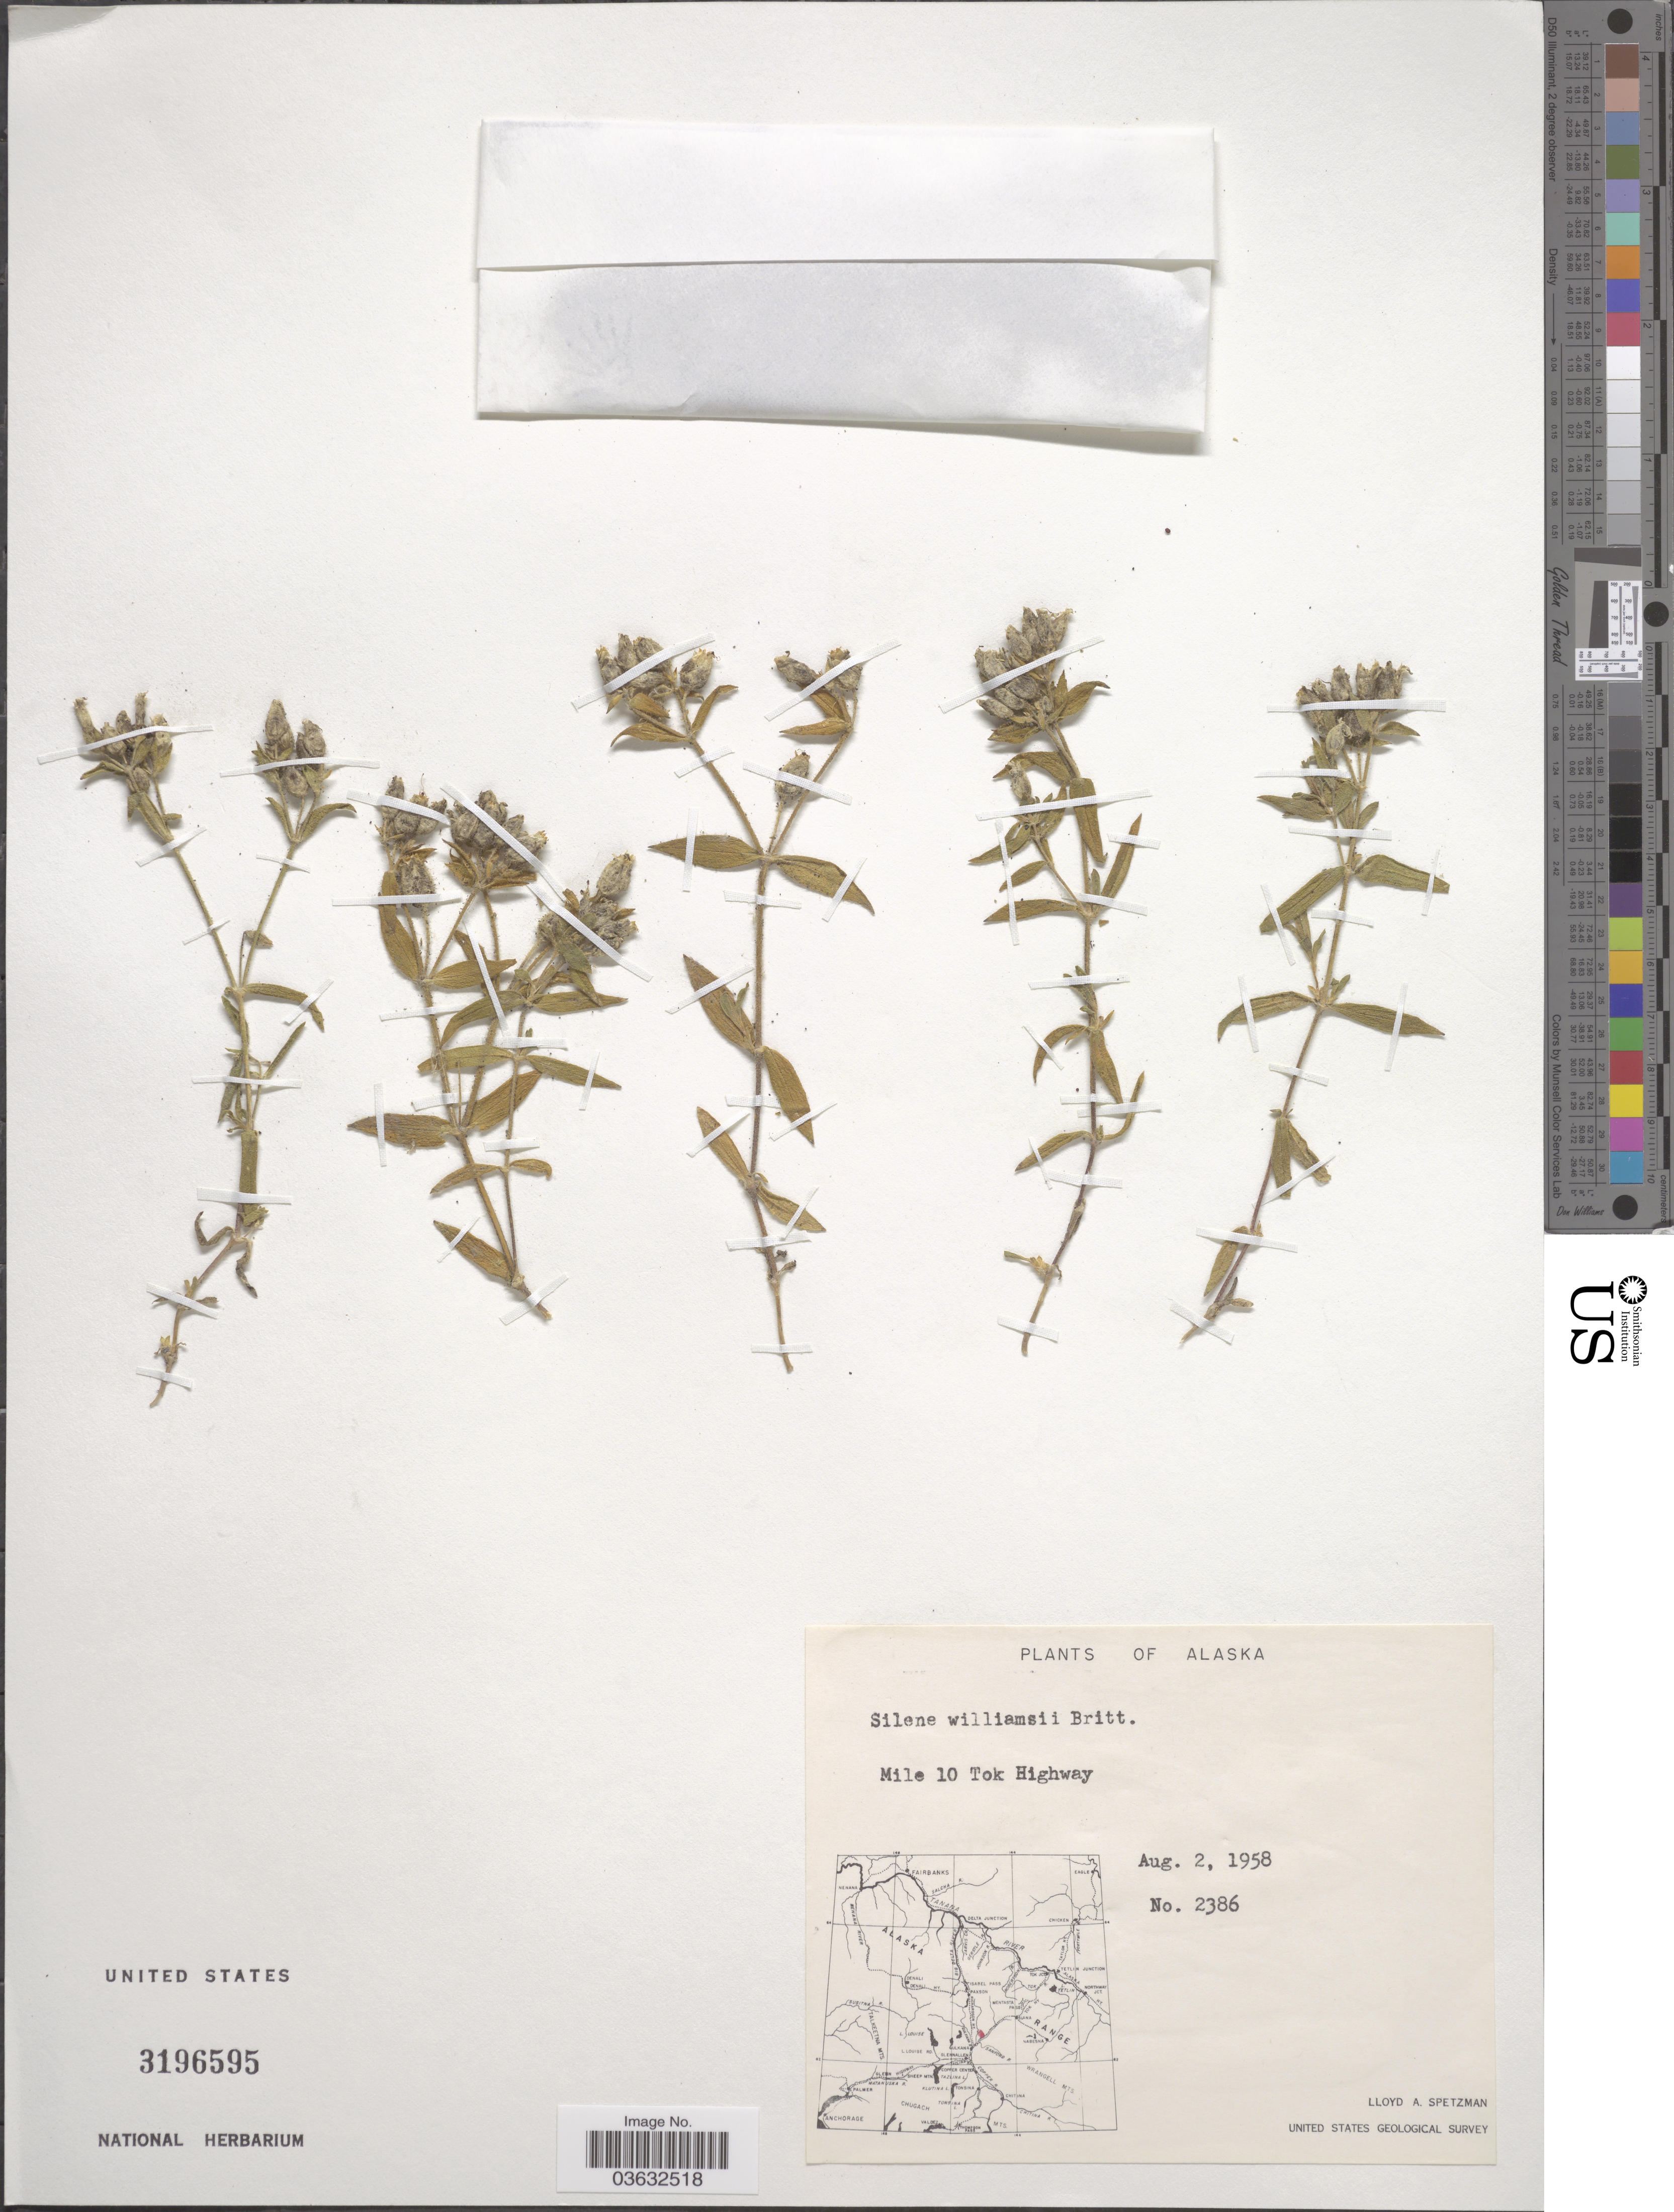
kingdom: Plantae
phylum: Tracheophyta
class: Magnoliopsida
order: Caryophyllales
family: Caryophyllaceae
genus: Silene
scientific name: Silene williamsii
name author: Britton in Britton & Rydb.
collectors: L. Spetzman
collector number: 2386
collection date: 1958-08-02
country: United States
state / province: Alaska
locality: Mile 10 Tok Highway.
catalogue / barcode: US 3196595